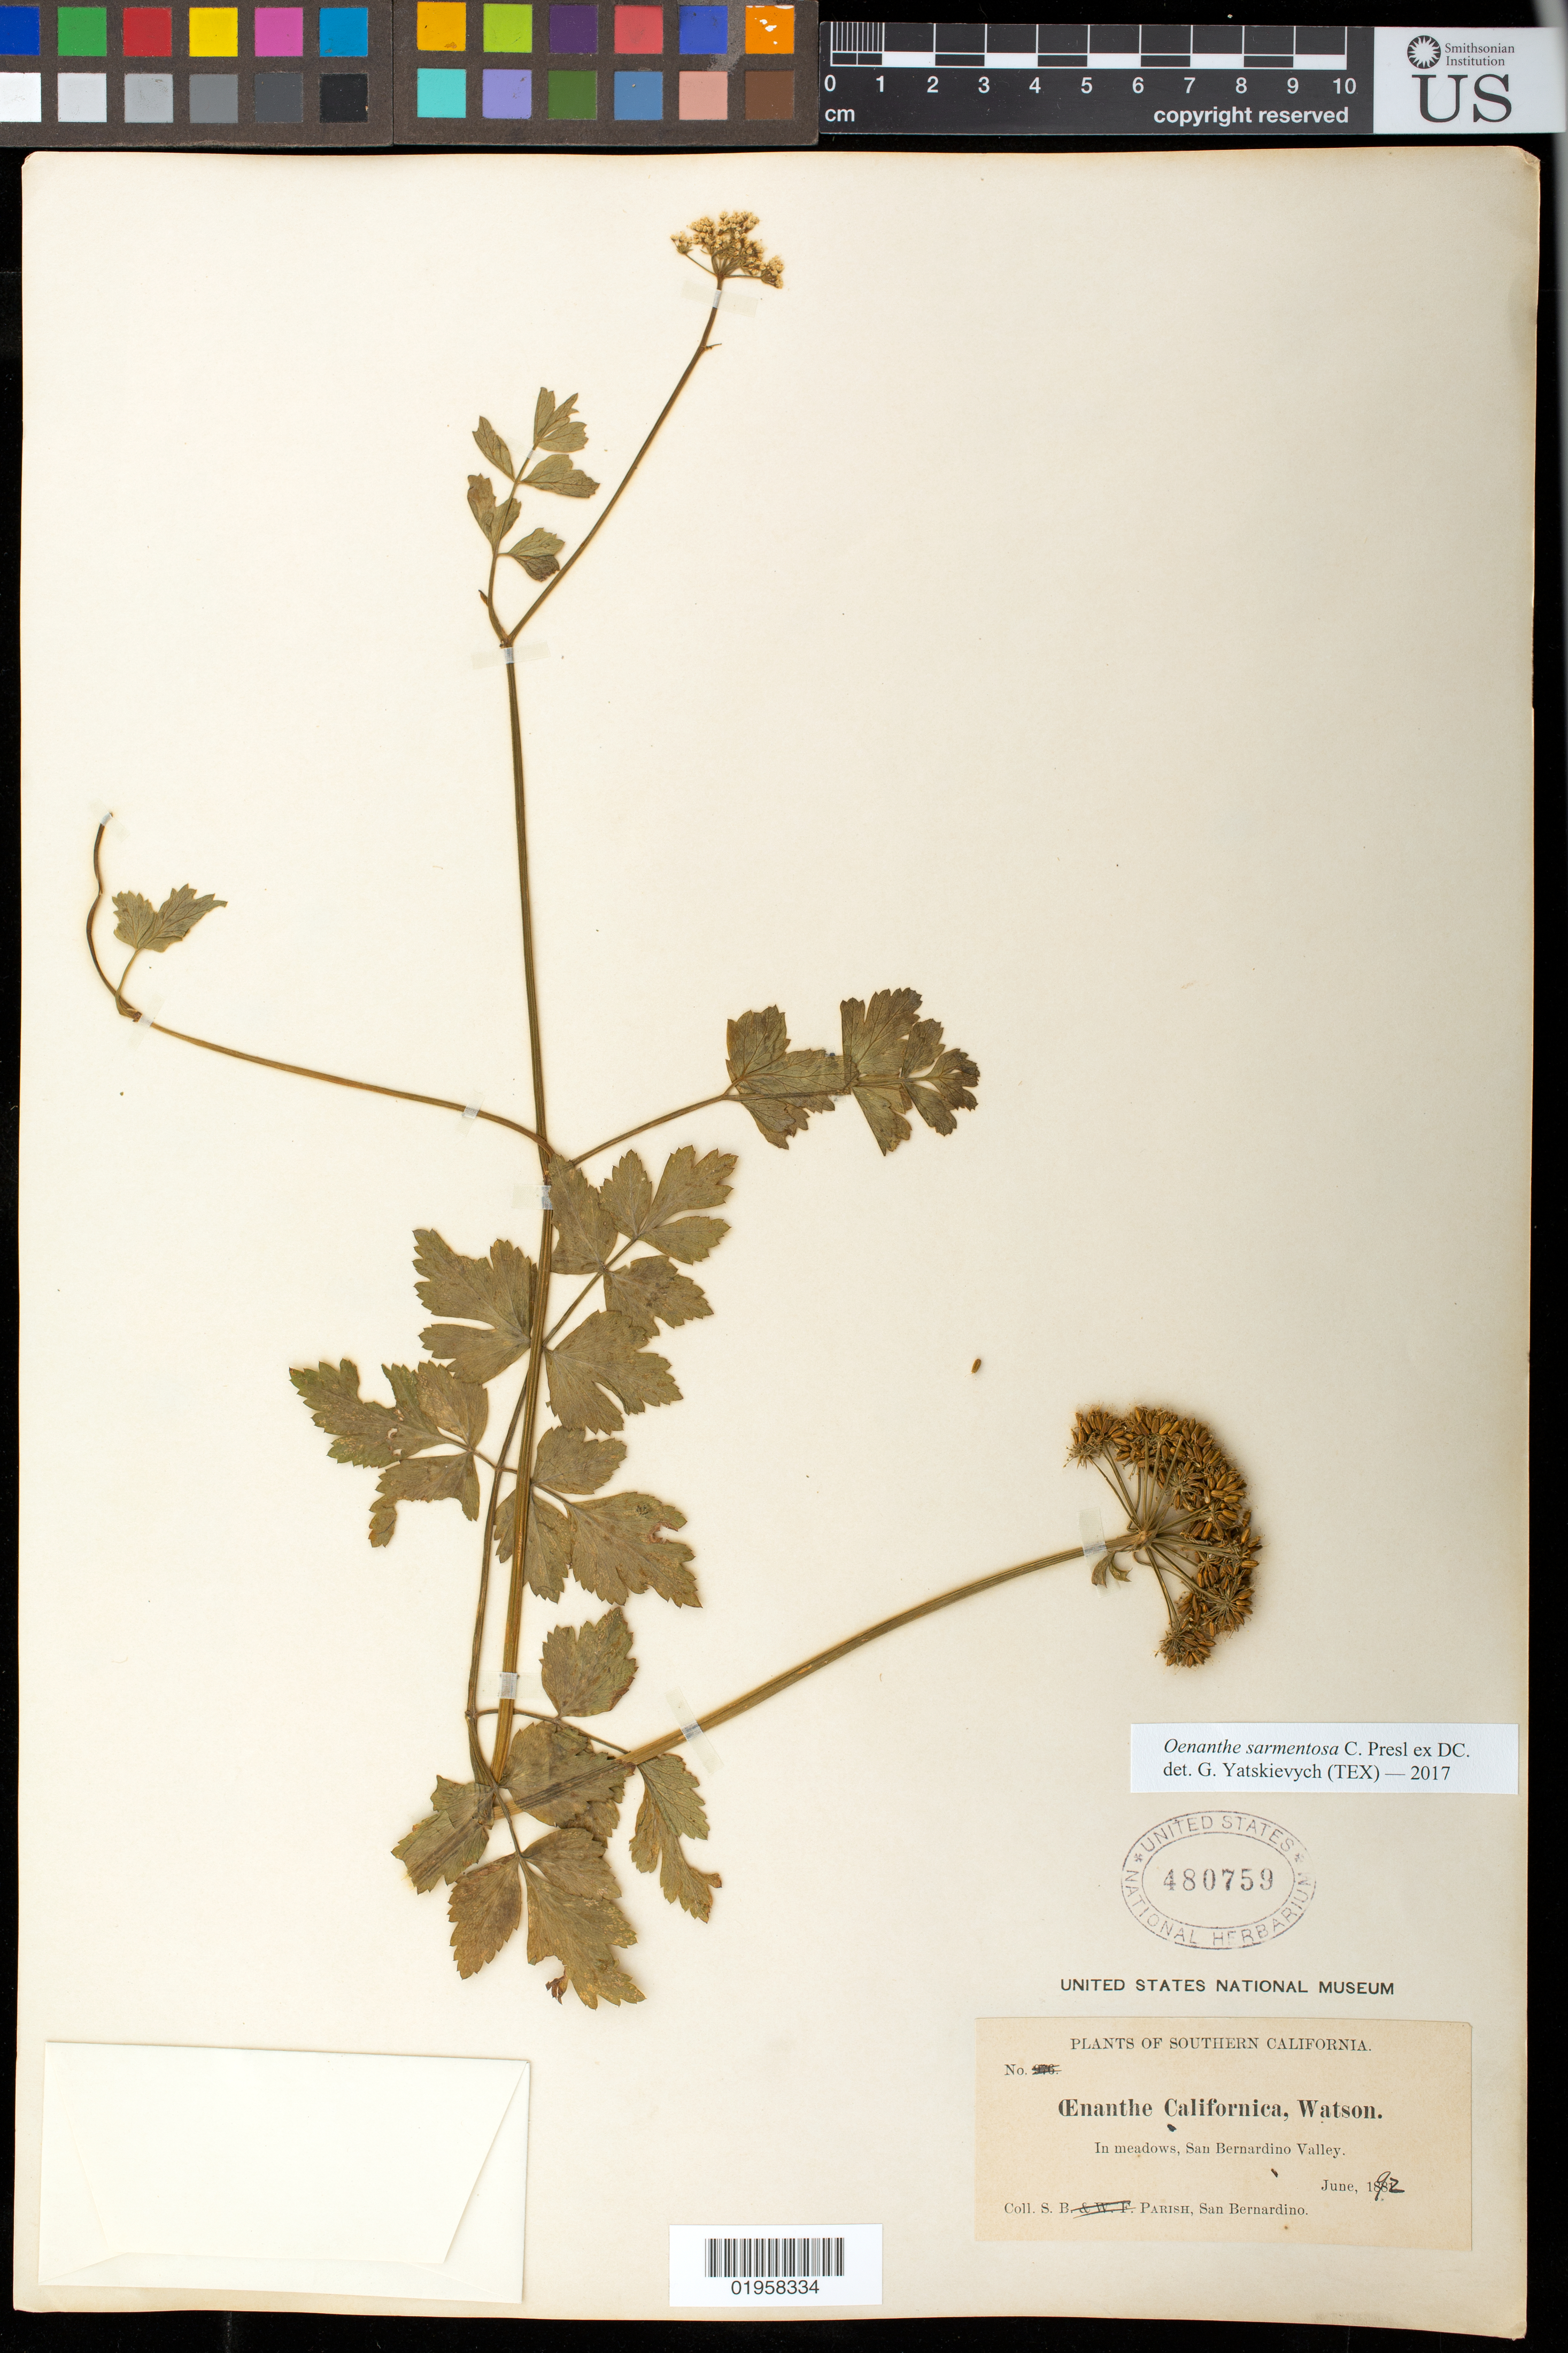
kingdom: Plantae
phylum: Tracheophyta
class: Magnoliopsida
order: Apiales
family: Apiaceae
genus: Oenanthe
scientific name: Oenanthe sarmentosa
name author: C. Presl ex DC.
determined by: Yatskievych, G. A.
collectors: S. B. Parish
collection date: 1892-06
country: United States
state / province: California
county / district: San Bernardino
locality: San Bernardino Valley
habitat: In meadows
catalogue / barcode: US 480759